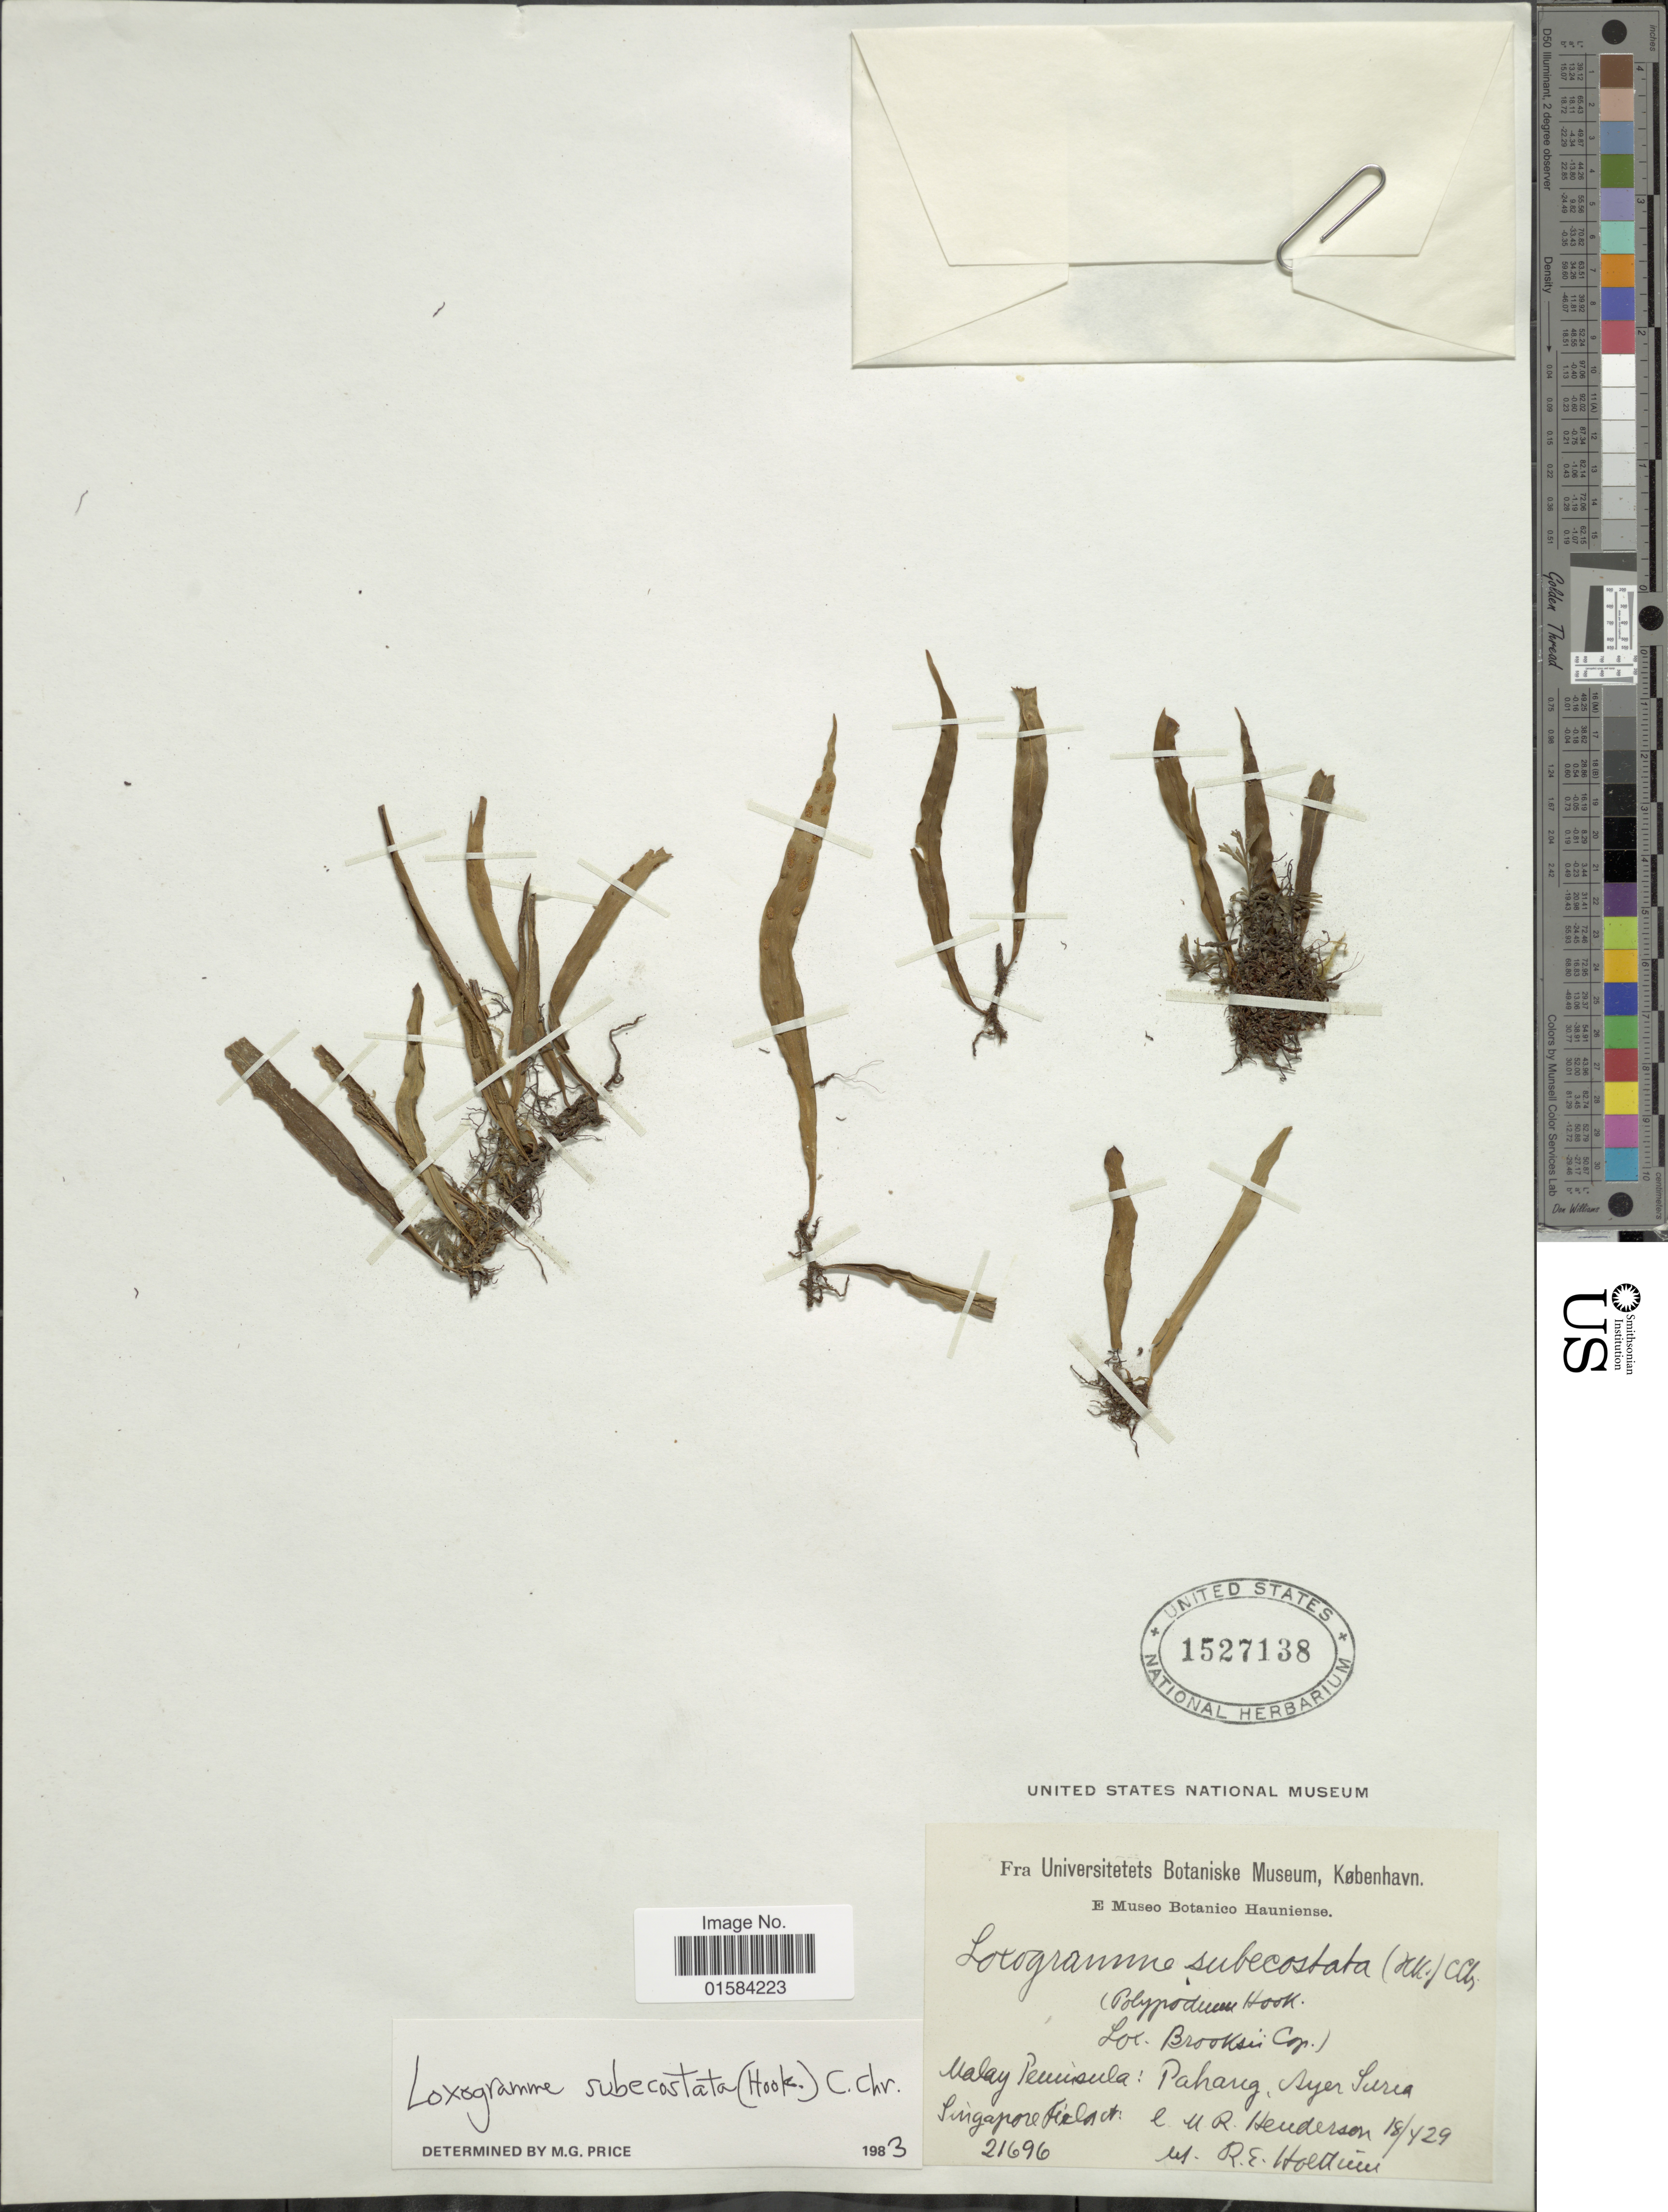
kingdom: Plantae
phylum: Tracheophyta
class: Polypodiopsida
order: Polypodiales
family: Polypodiaceae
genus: Loxogramme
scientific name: Loxogramme subecostata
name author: (Hook.) C. Chr.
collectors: M. Henderson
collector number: Singapore Field 21696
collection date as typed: Transcribed d/m/y: 18/4/29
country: Malaysia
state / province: Pahang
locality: Malay Peninsula: Pahang, Ayer Sieria [interpreted]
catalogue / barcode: US 1527138